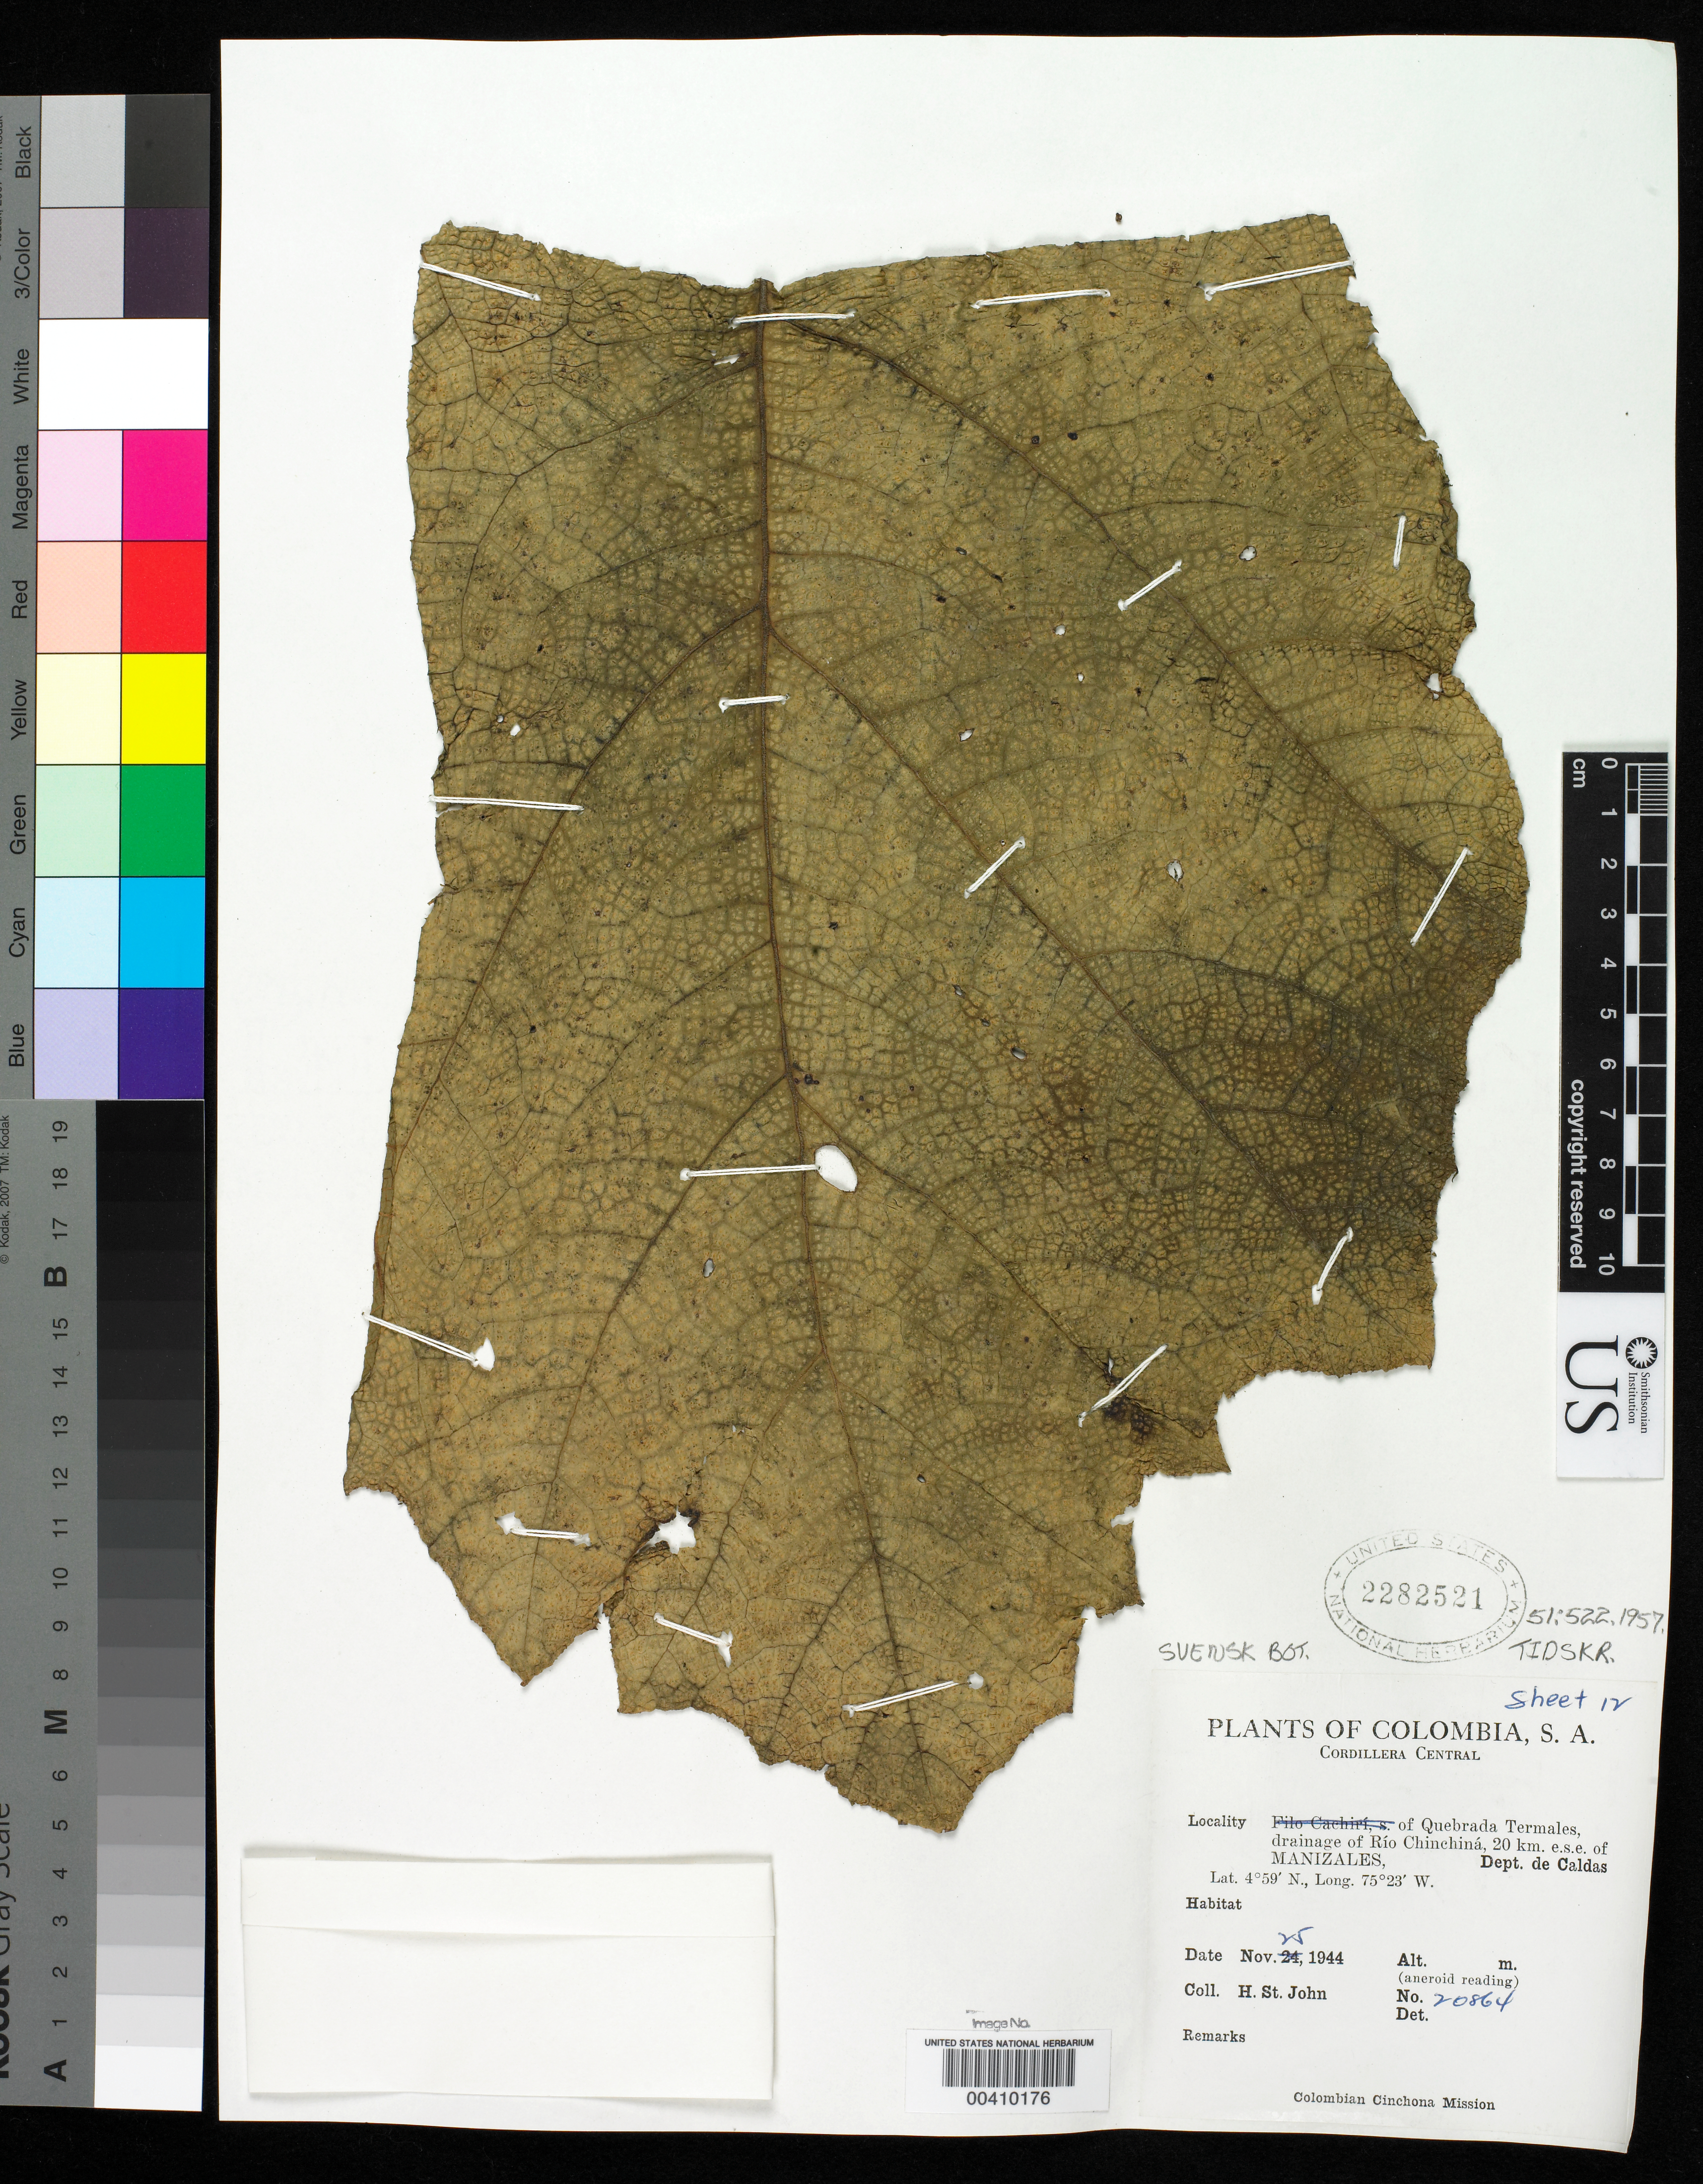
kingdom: Plantae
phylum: Tracheophyta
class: Magnoliopsida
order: Gunnerales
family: Gunneraceae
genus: Gunnera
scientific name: Gunnera magnifica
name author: H. St. John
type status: Holotype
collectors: H. St. John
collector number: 20864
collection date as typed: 25 Nov 1944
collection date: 1944-11-25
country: Colombia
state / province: Caldas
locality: Quebrada Termales, drainage of Rio Chinchina, 20 km ESE of Manizales.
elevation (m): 3170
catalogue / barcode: US 2282521